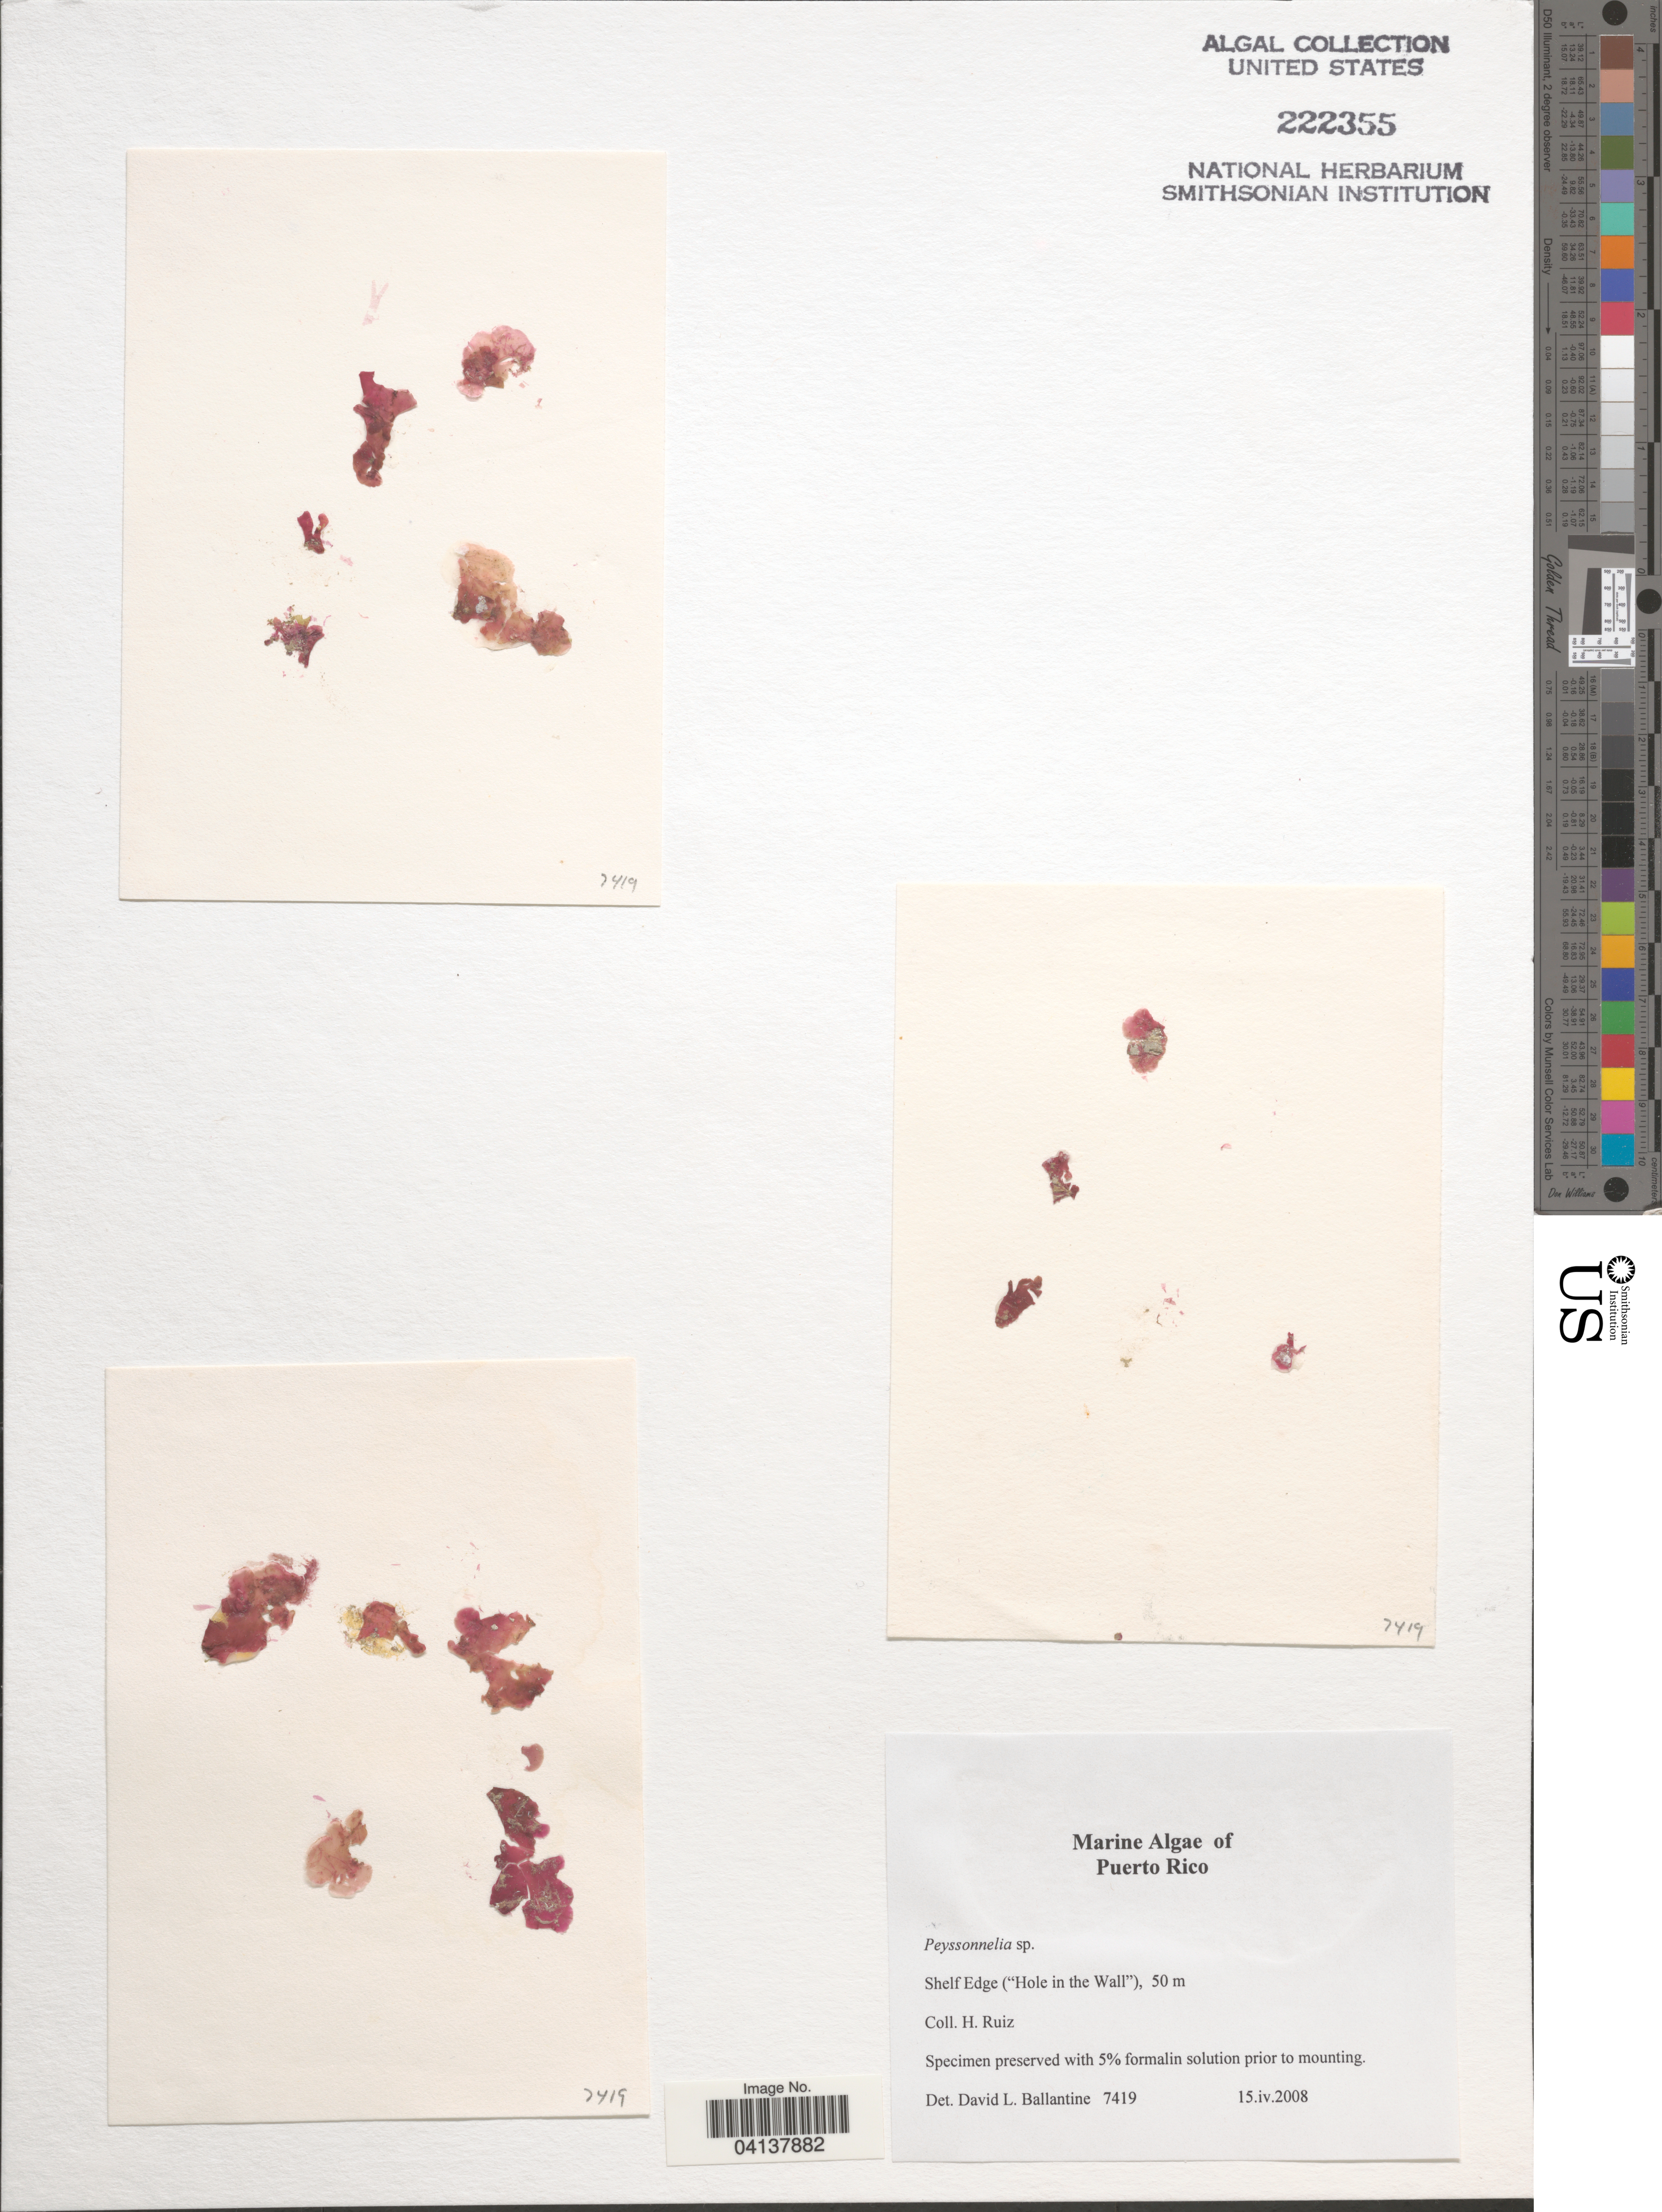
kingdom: Plantae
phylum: Rhodophyta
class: Florideophyceae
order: Peyssonneliales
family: Peyssonneliaceae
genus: Peyssonnelia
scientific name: Peyssonnelia sp.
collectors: H. Ruiz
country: Puerto Rico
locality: Shelf Edge ("Hole in the Wall").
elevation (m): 50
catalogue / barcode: US 222355